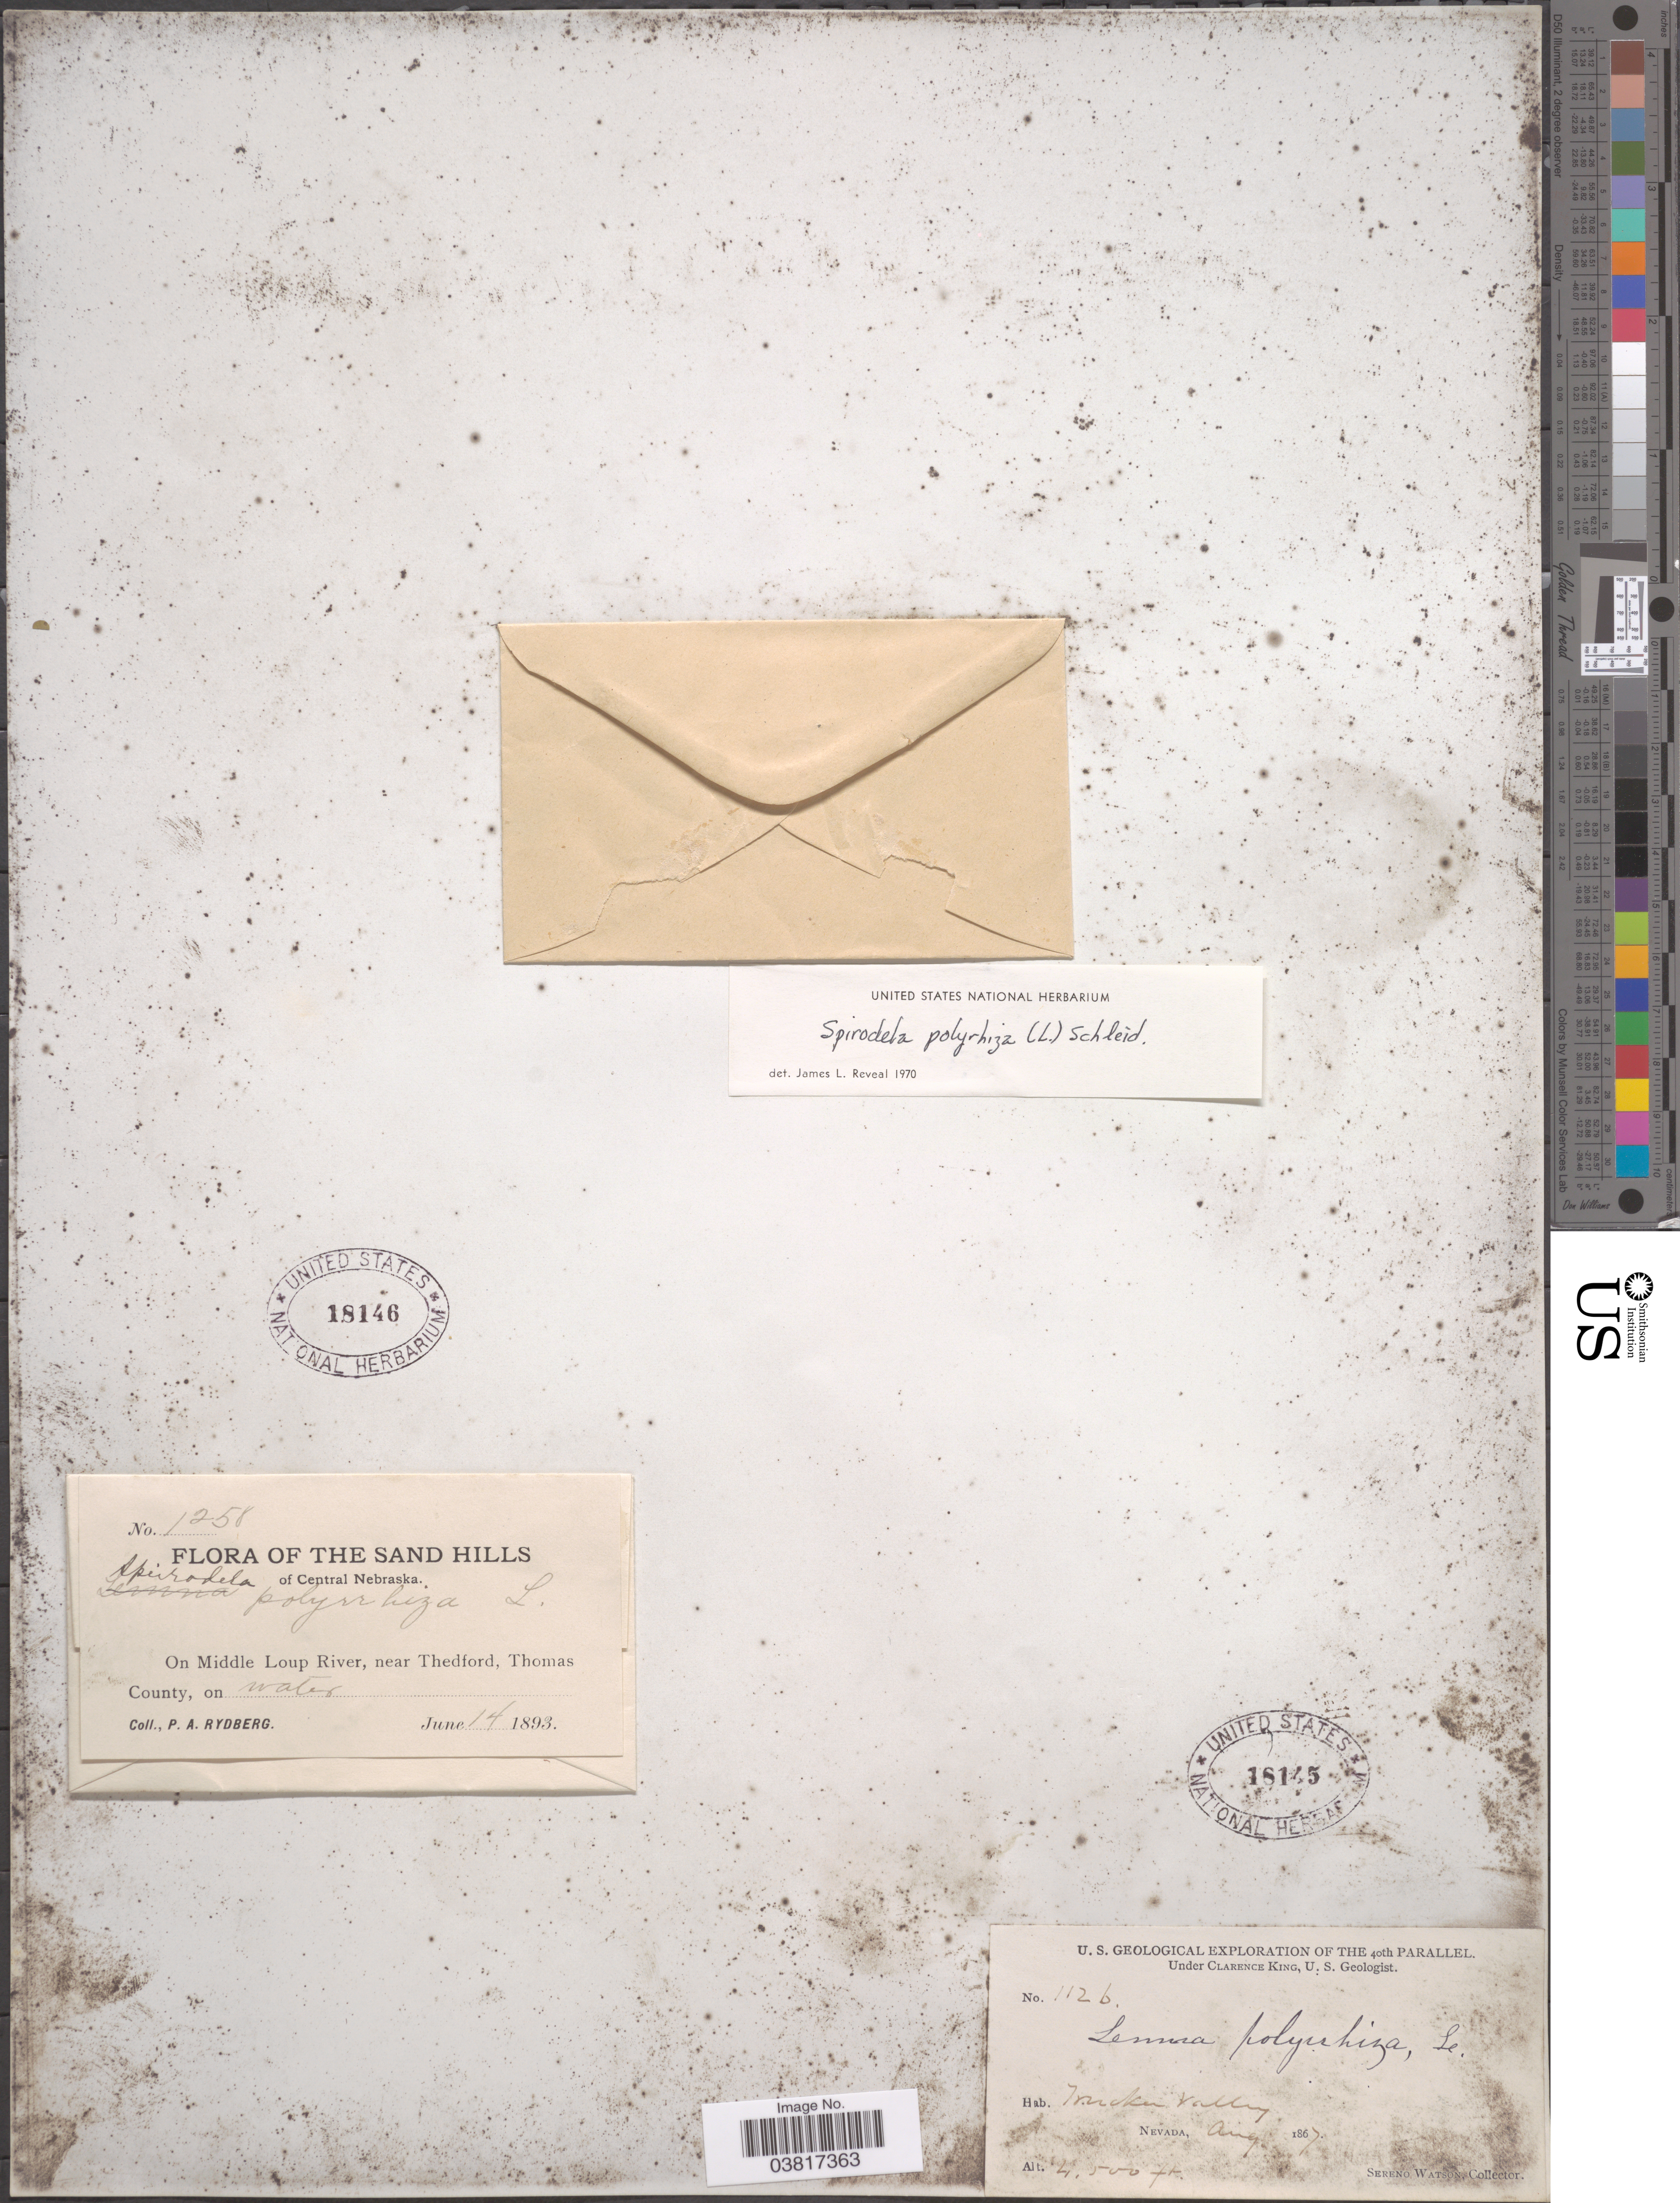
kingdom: Plantae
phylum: Tracheophyta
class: Liliopsida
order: Alismatales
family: Araceae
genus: Spirodela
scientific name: Spirodela polyrrhiza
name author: (L.) Schleid.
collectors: P. A. Rydberg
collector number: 1258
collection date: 1893-06-14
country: United States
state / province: Nebraska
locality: Sand Hills of Central Nebraska. On Middle Loup River, near Thedford, Thomas County, on water.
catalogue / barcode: US 18146-2